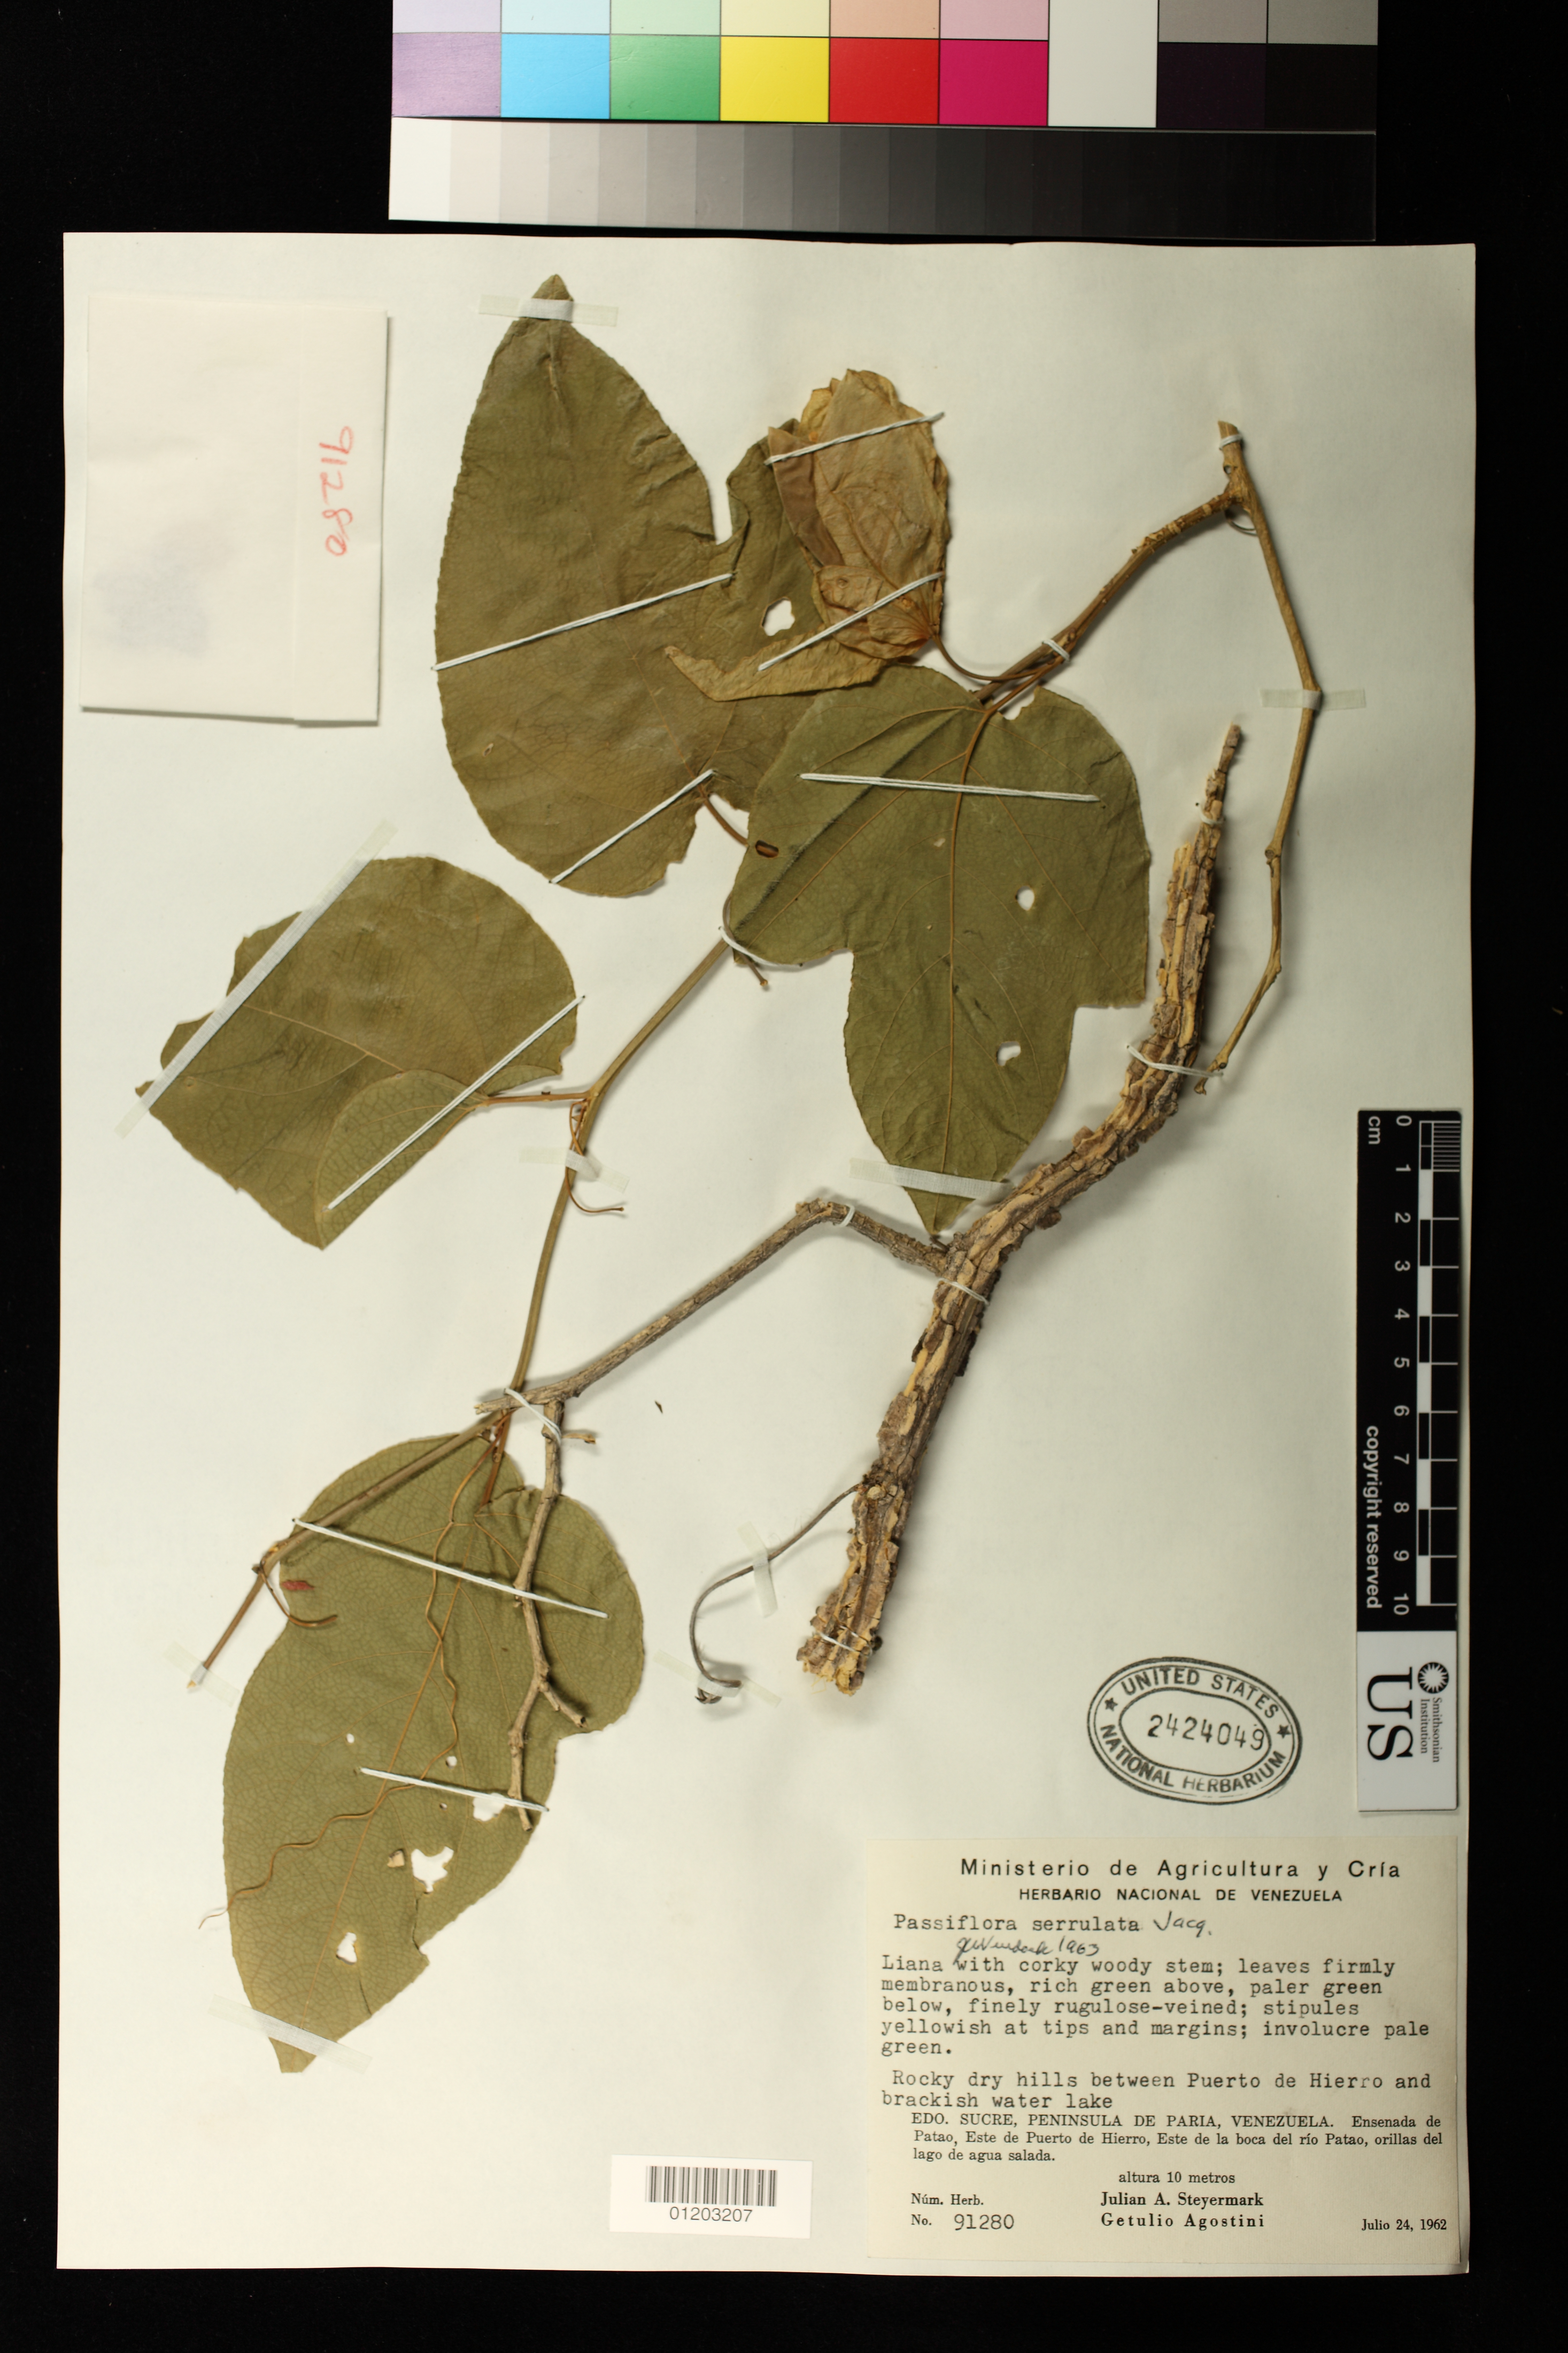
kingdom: Plantae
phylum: Tracheophyta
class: Magnoliopsida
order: Malpighiales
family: Passifloraceae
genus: Passiflora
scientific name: Passiflora serrulata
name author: Jacq.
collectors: J. Steyermark & G. Agostini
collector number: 91280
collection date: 1962-07-24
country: Venezuela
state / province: Sucre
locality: Rocky dry hills between Puerto de Hierro and brackish water lake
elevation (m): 10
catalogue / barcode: US 2424049